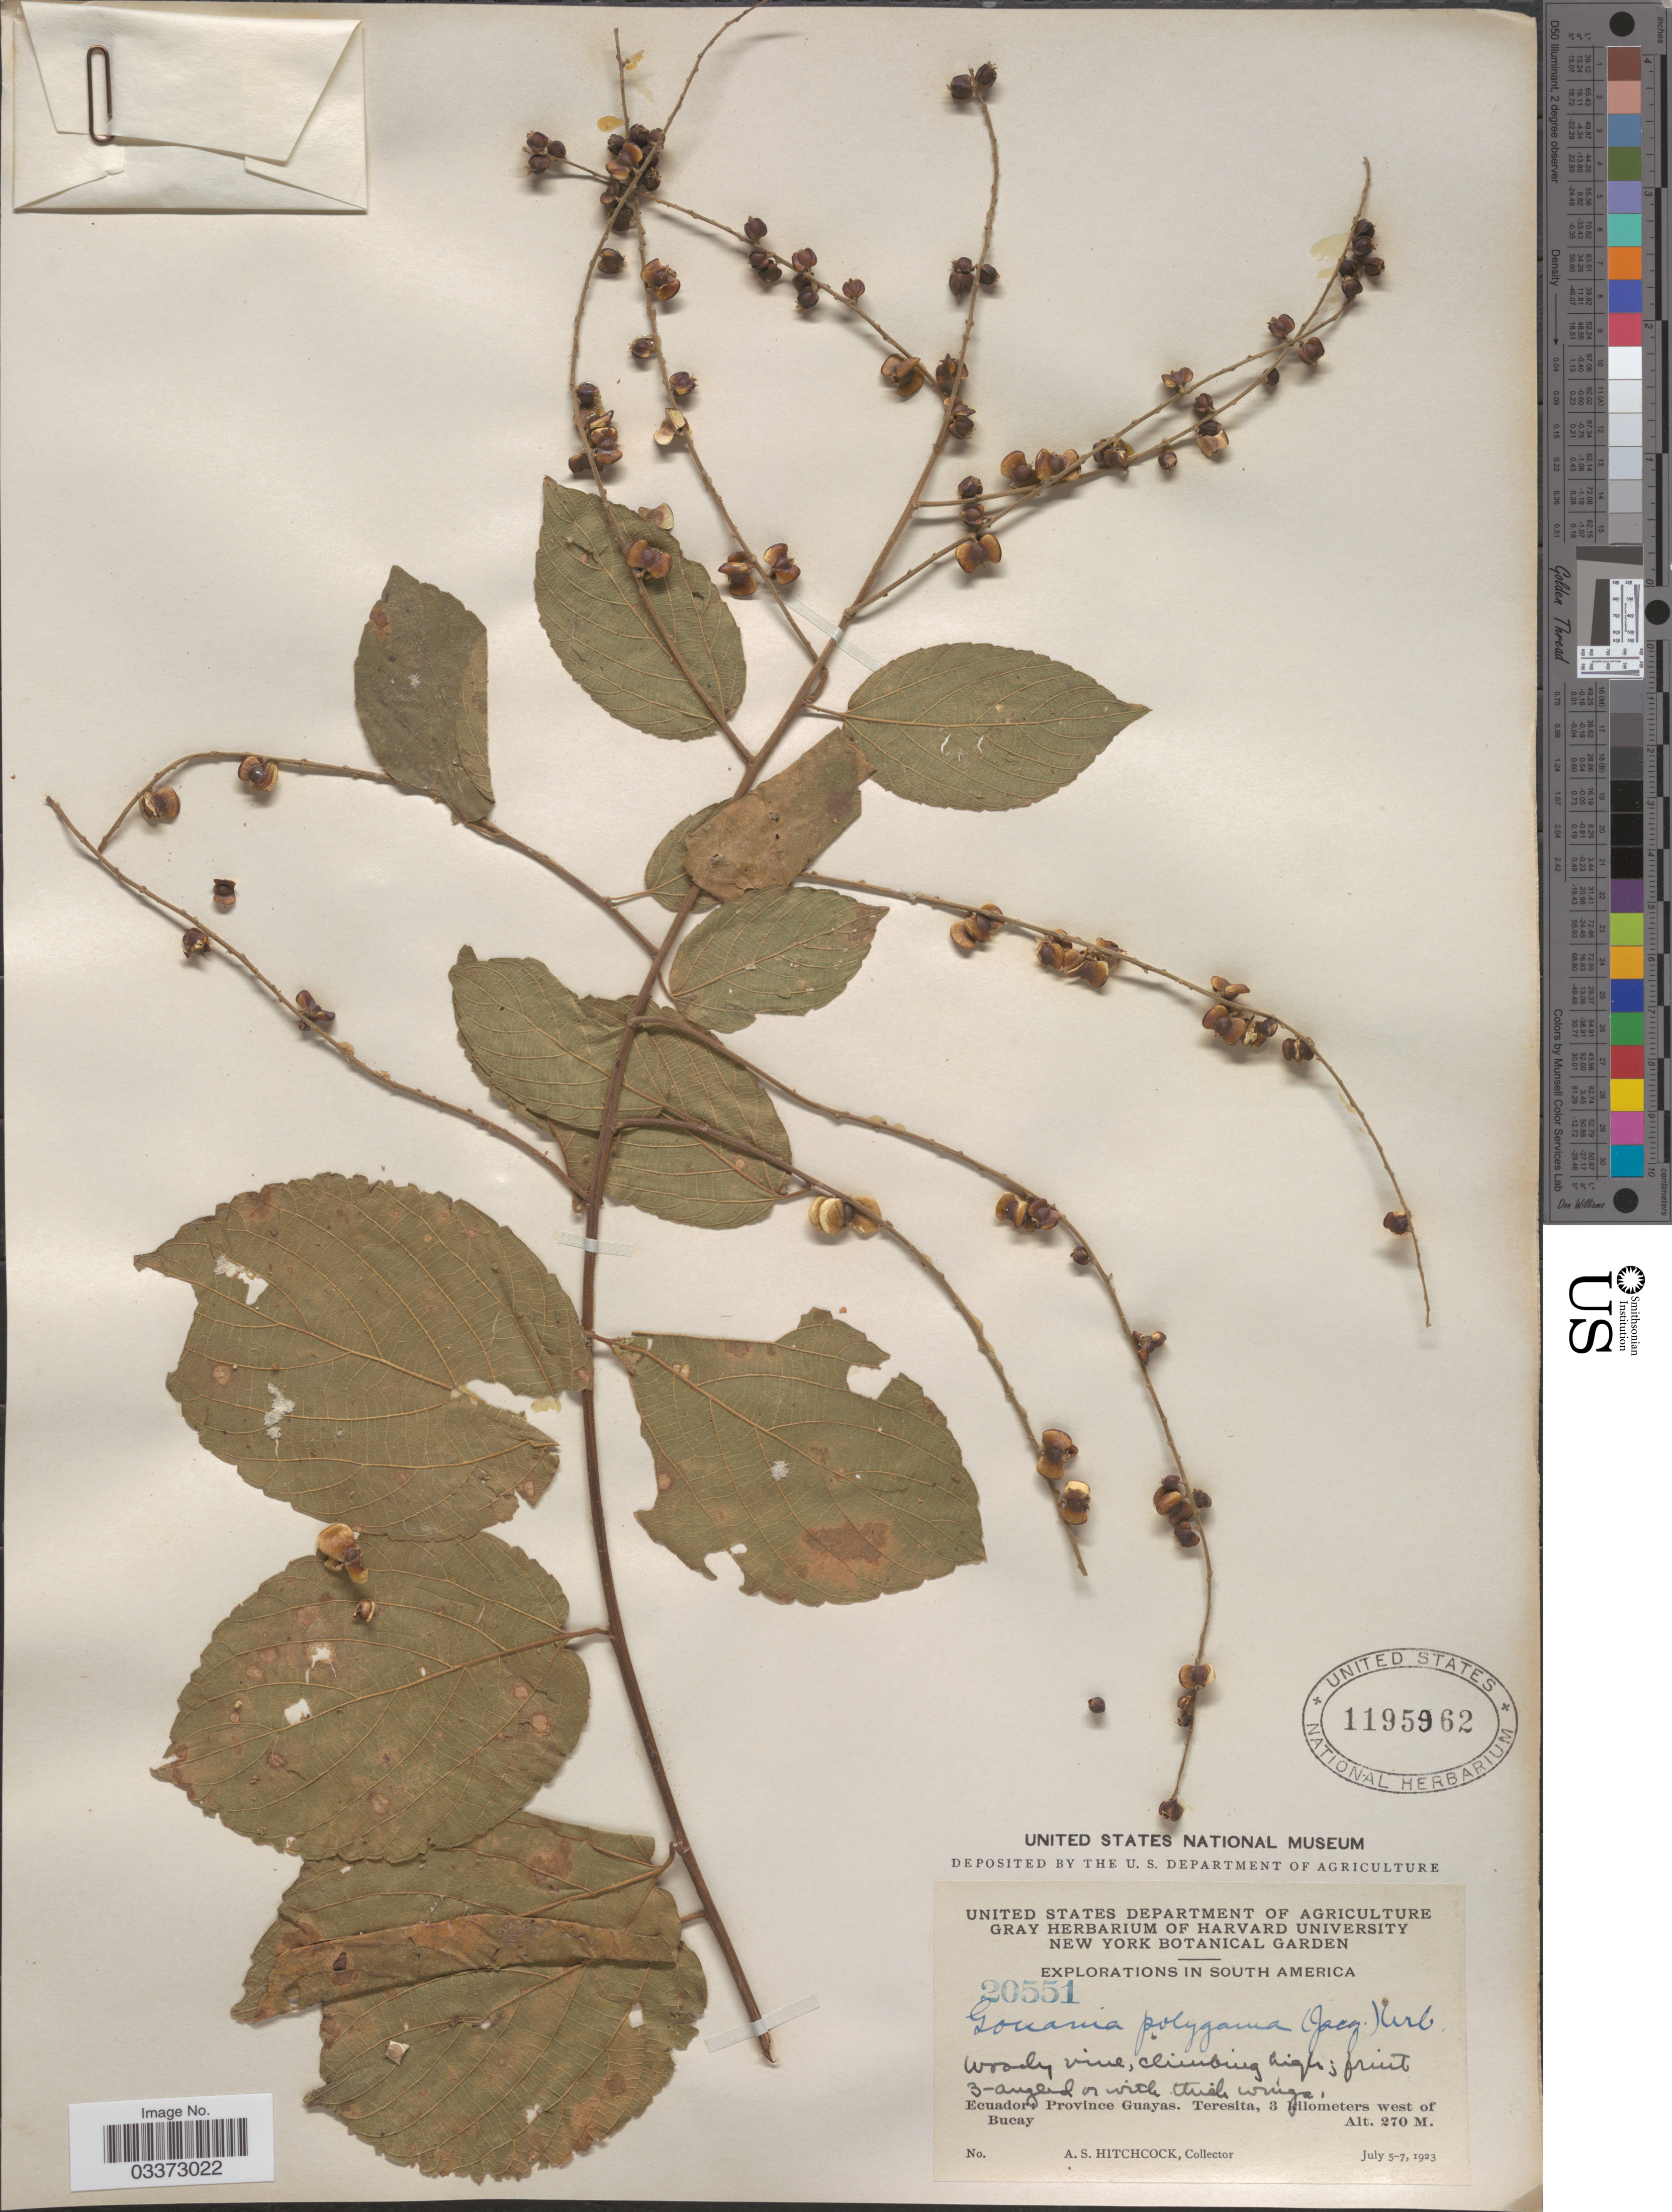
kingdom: Plantae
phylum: Tracheophyta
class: Magnoliopsida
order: Rosales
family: Rhamnaceae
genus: Gouania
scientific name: Gouania polygama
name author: (Jacq.) Urb.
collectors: A. S. Hitchcock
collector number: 20551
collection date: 1923-07-05/1923-07-07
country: Ecuador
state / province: Guayas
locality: Teresita, 3 kilometers west of Bucay.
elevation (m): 270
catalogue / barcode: US 1195962